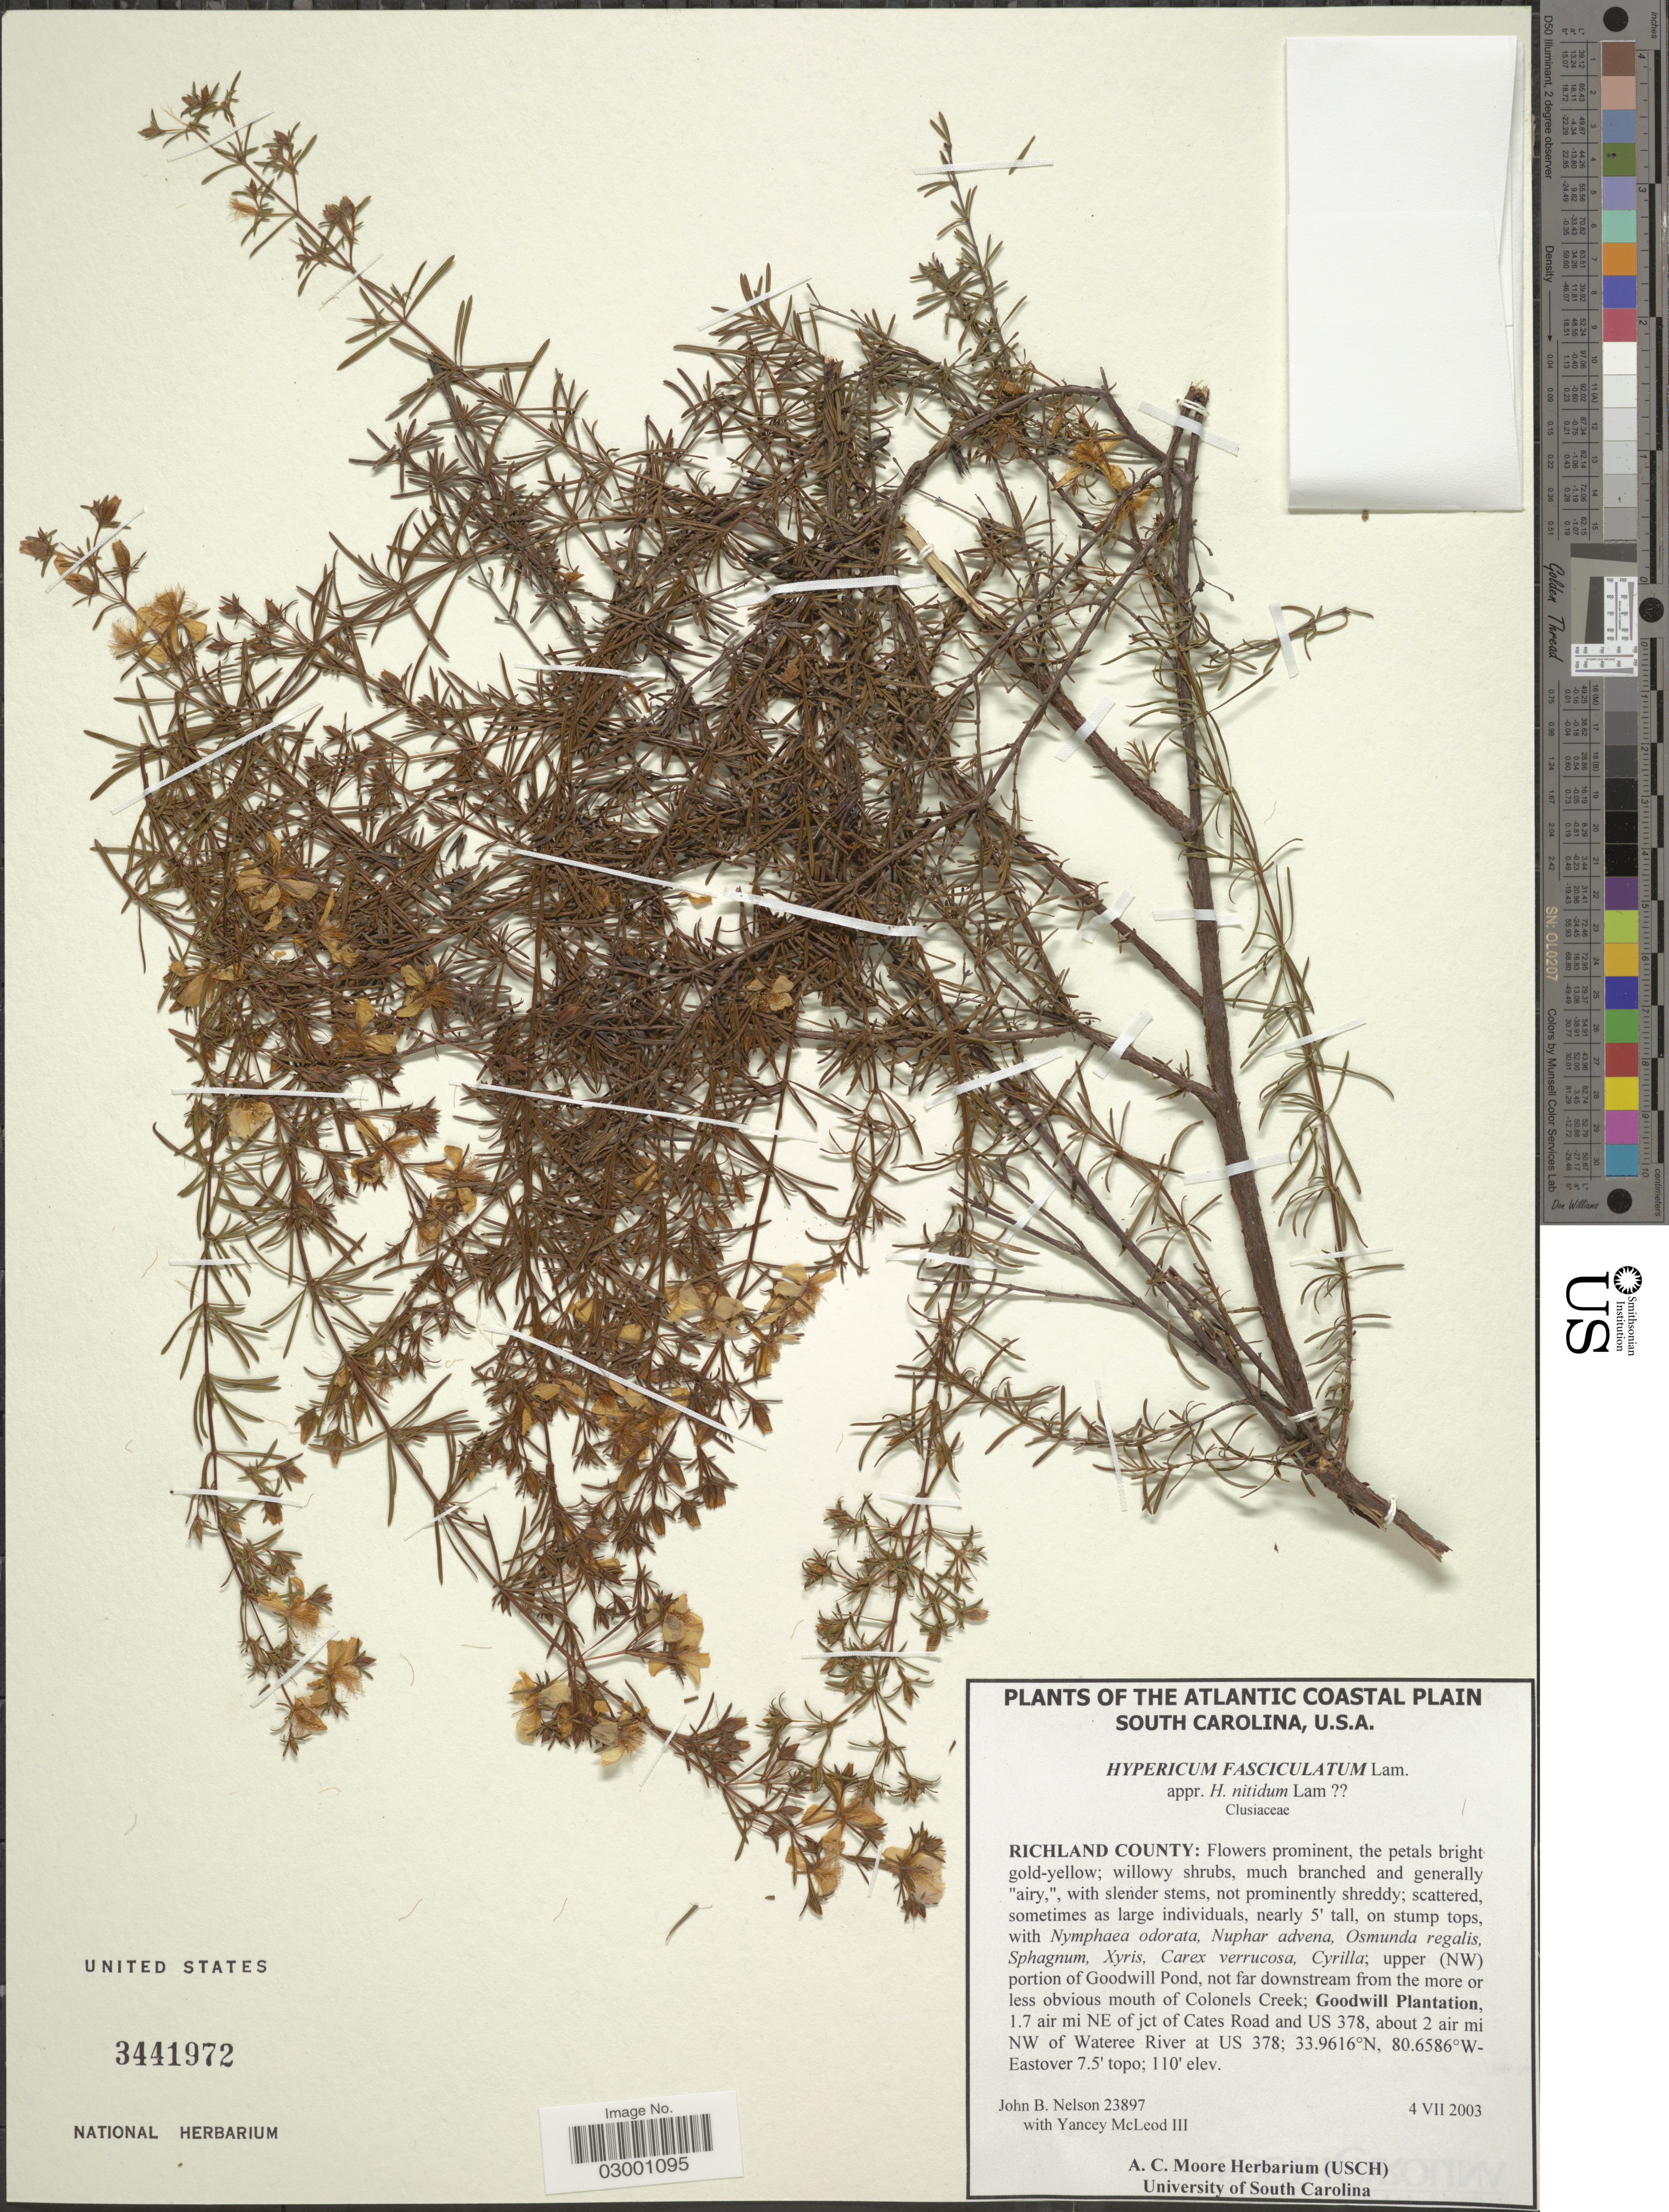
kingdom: Plantae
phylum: Tracheophyta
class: Magnoliopsida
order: Malpighiales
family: Hypericaceae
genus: Hypericum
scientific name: Hypericum fasciculatum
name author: Lam.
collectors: J. B. Nelson & Y. McLeod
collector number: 23897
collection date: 2003-07-04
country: United States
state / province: South Carolina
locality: The Atlantic Coastal Plain, Richland County: Upper (NW) portion of Goodwill Pond, not far downstream from the more or less obvious mouth of Colonels Creek; Goodwill Plantation, 1.7 air mi NE jct of Cates Road and US 378, about 2 air mi NW of Wateree River at 378.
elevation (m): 34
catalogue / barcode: US 3441972